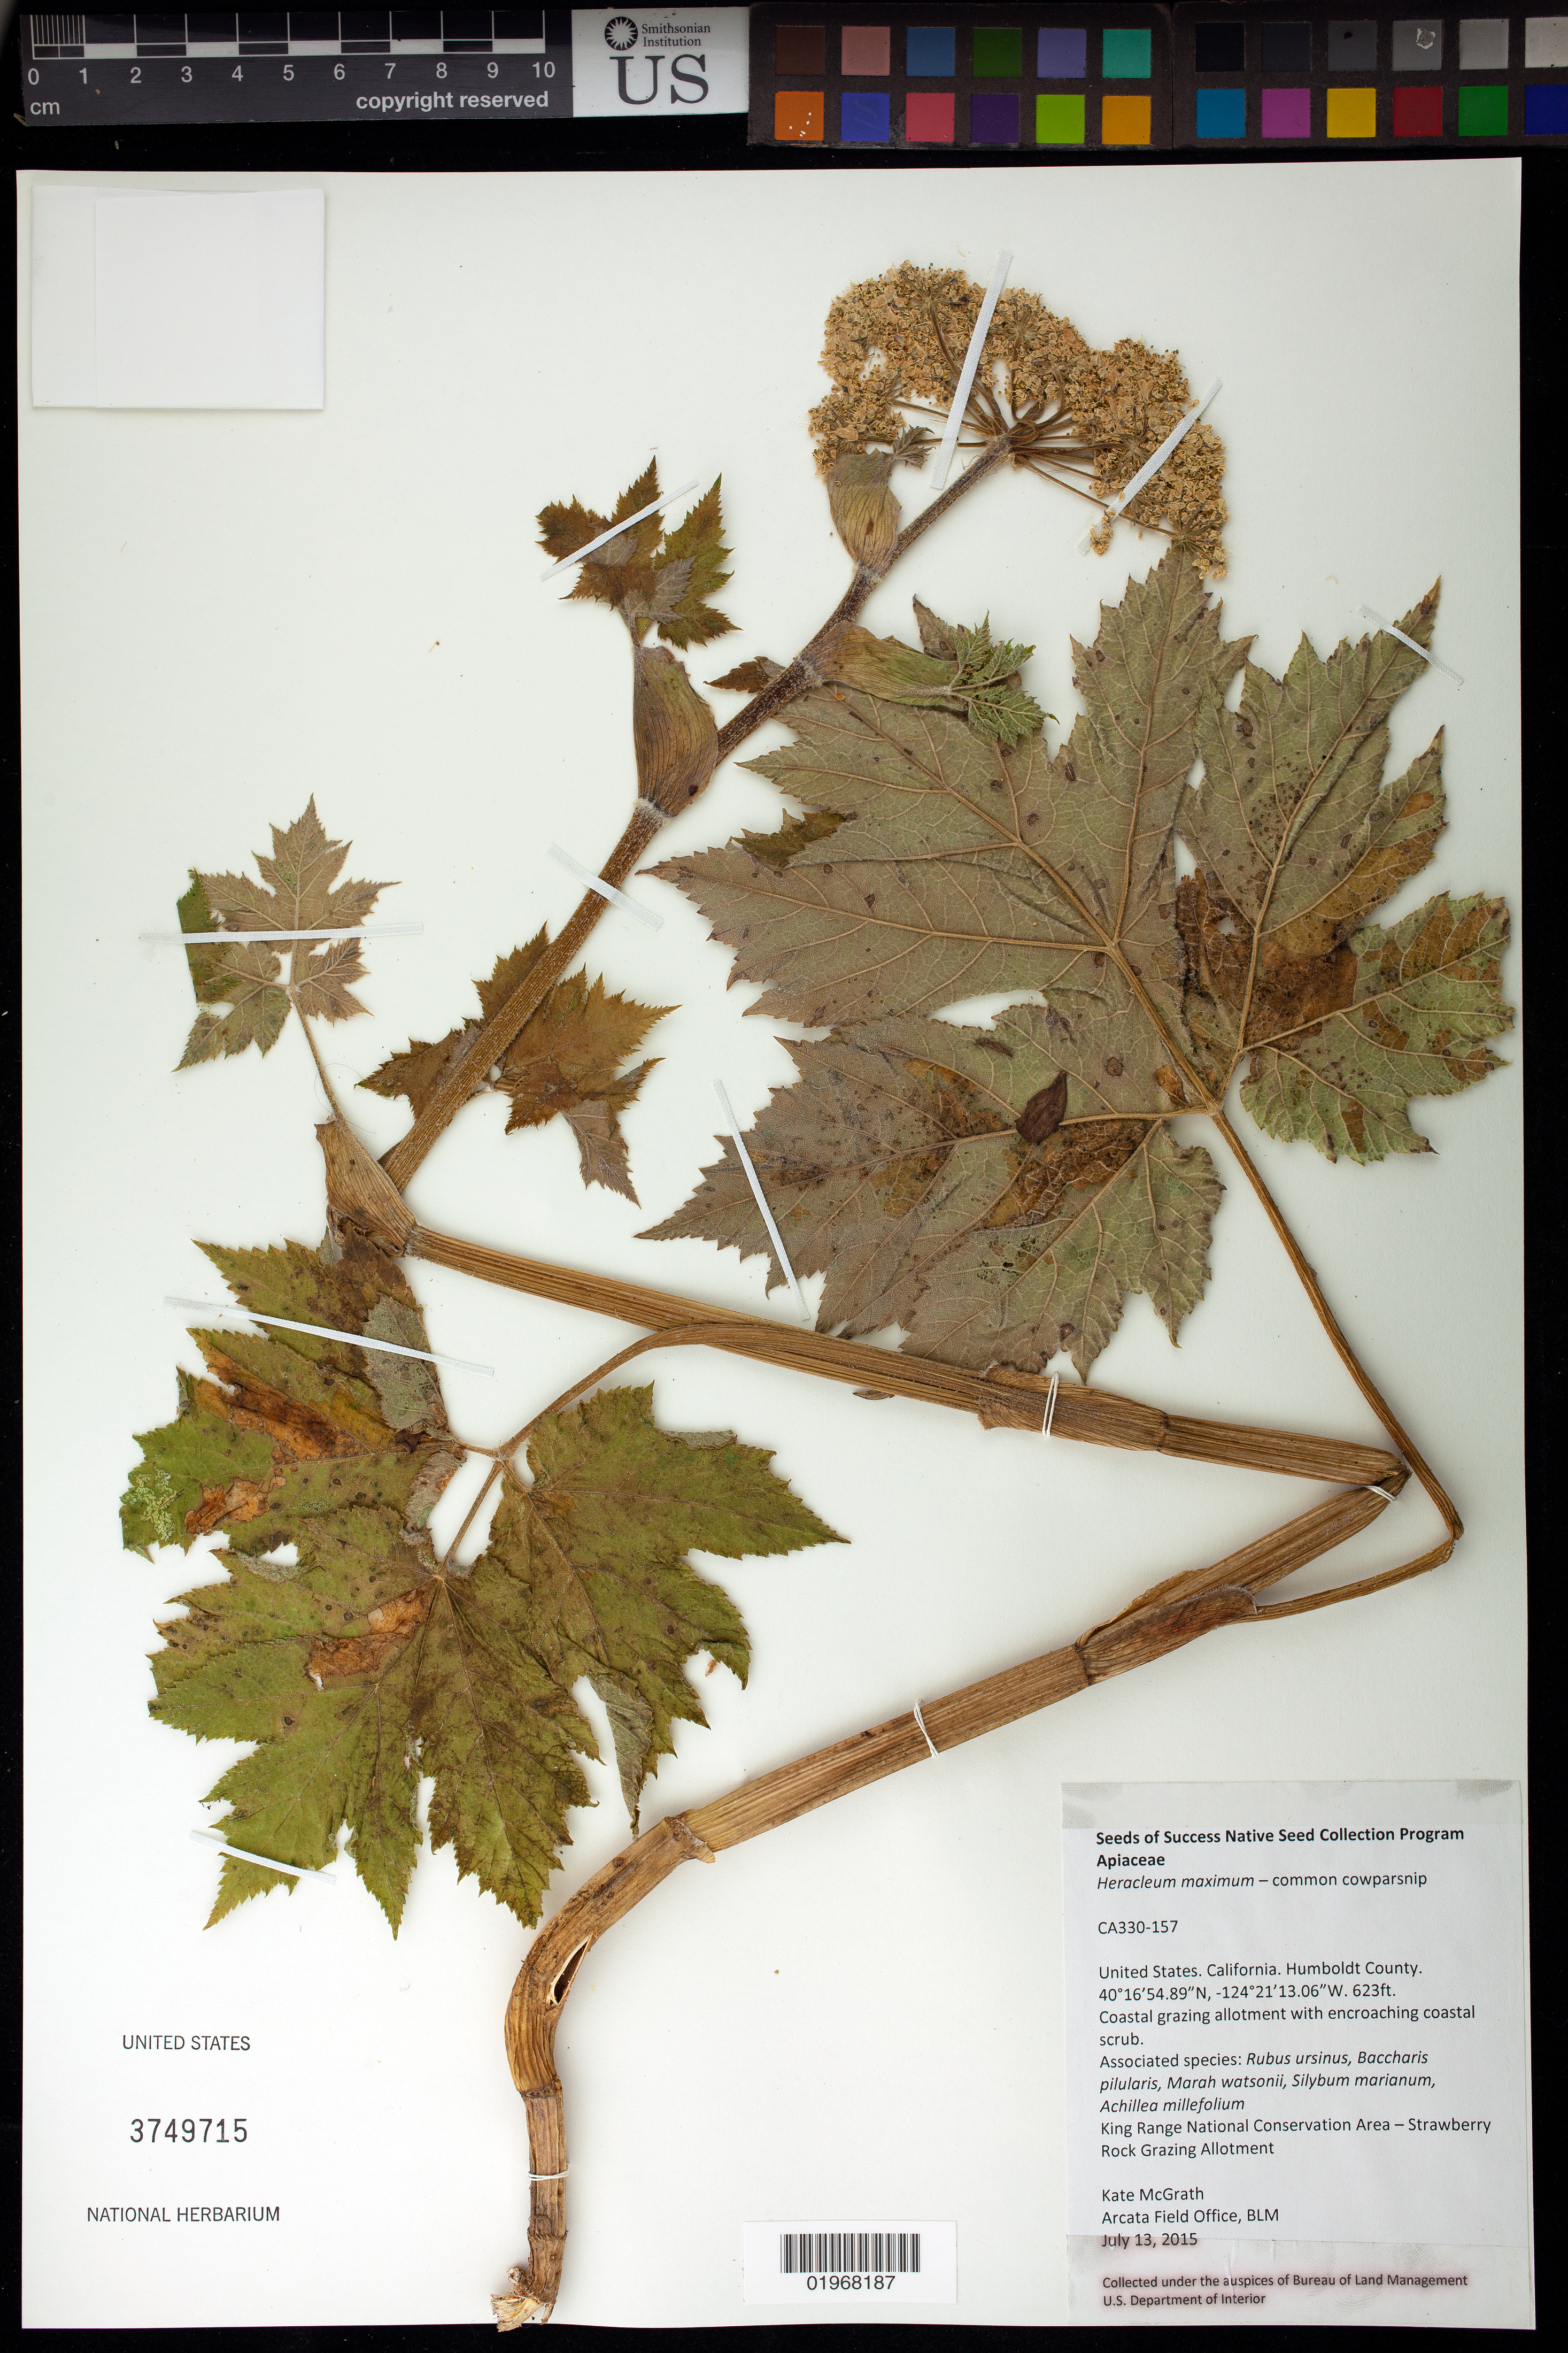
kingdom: Plantae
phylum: Tracheophyta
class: Magnoliopsida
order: Apiales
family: Apiaceae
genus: Heracleum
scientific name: Heracleum maximum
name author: W. Bartram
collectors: K. McGrath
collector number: CA330-157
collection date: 2015-07-13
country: United States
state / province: California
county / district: Humbolt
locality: King Range National Conservation Area, Strawberry Rock Grazing Allotment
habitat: Grazing pasture with encroaching invasive blackberry bush; coastal scrub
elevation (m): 190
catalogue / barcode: US 3749715